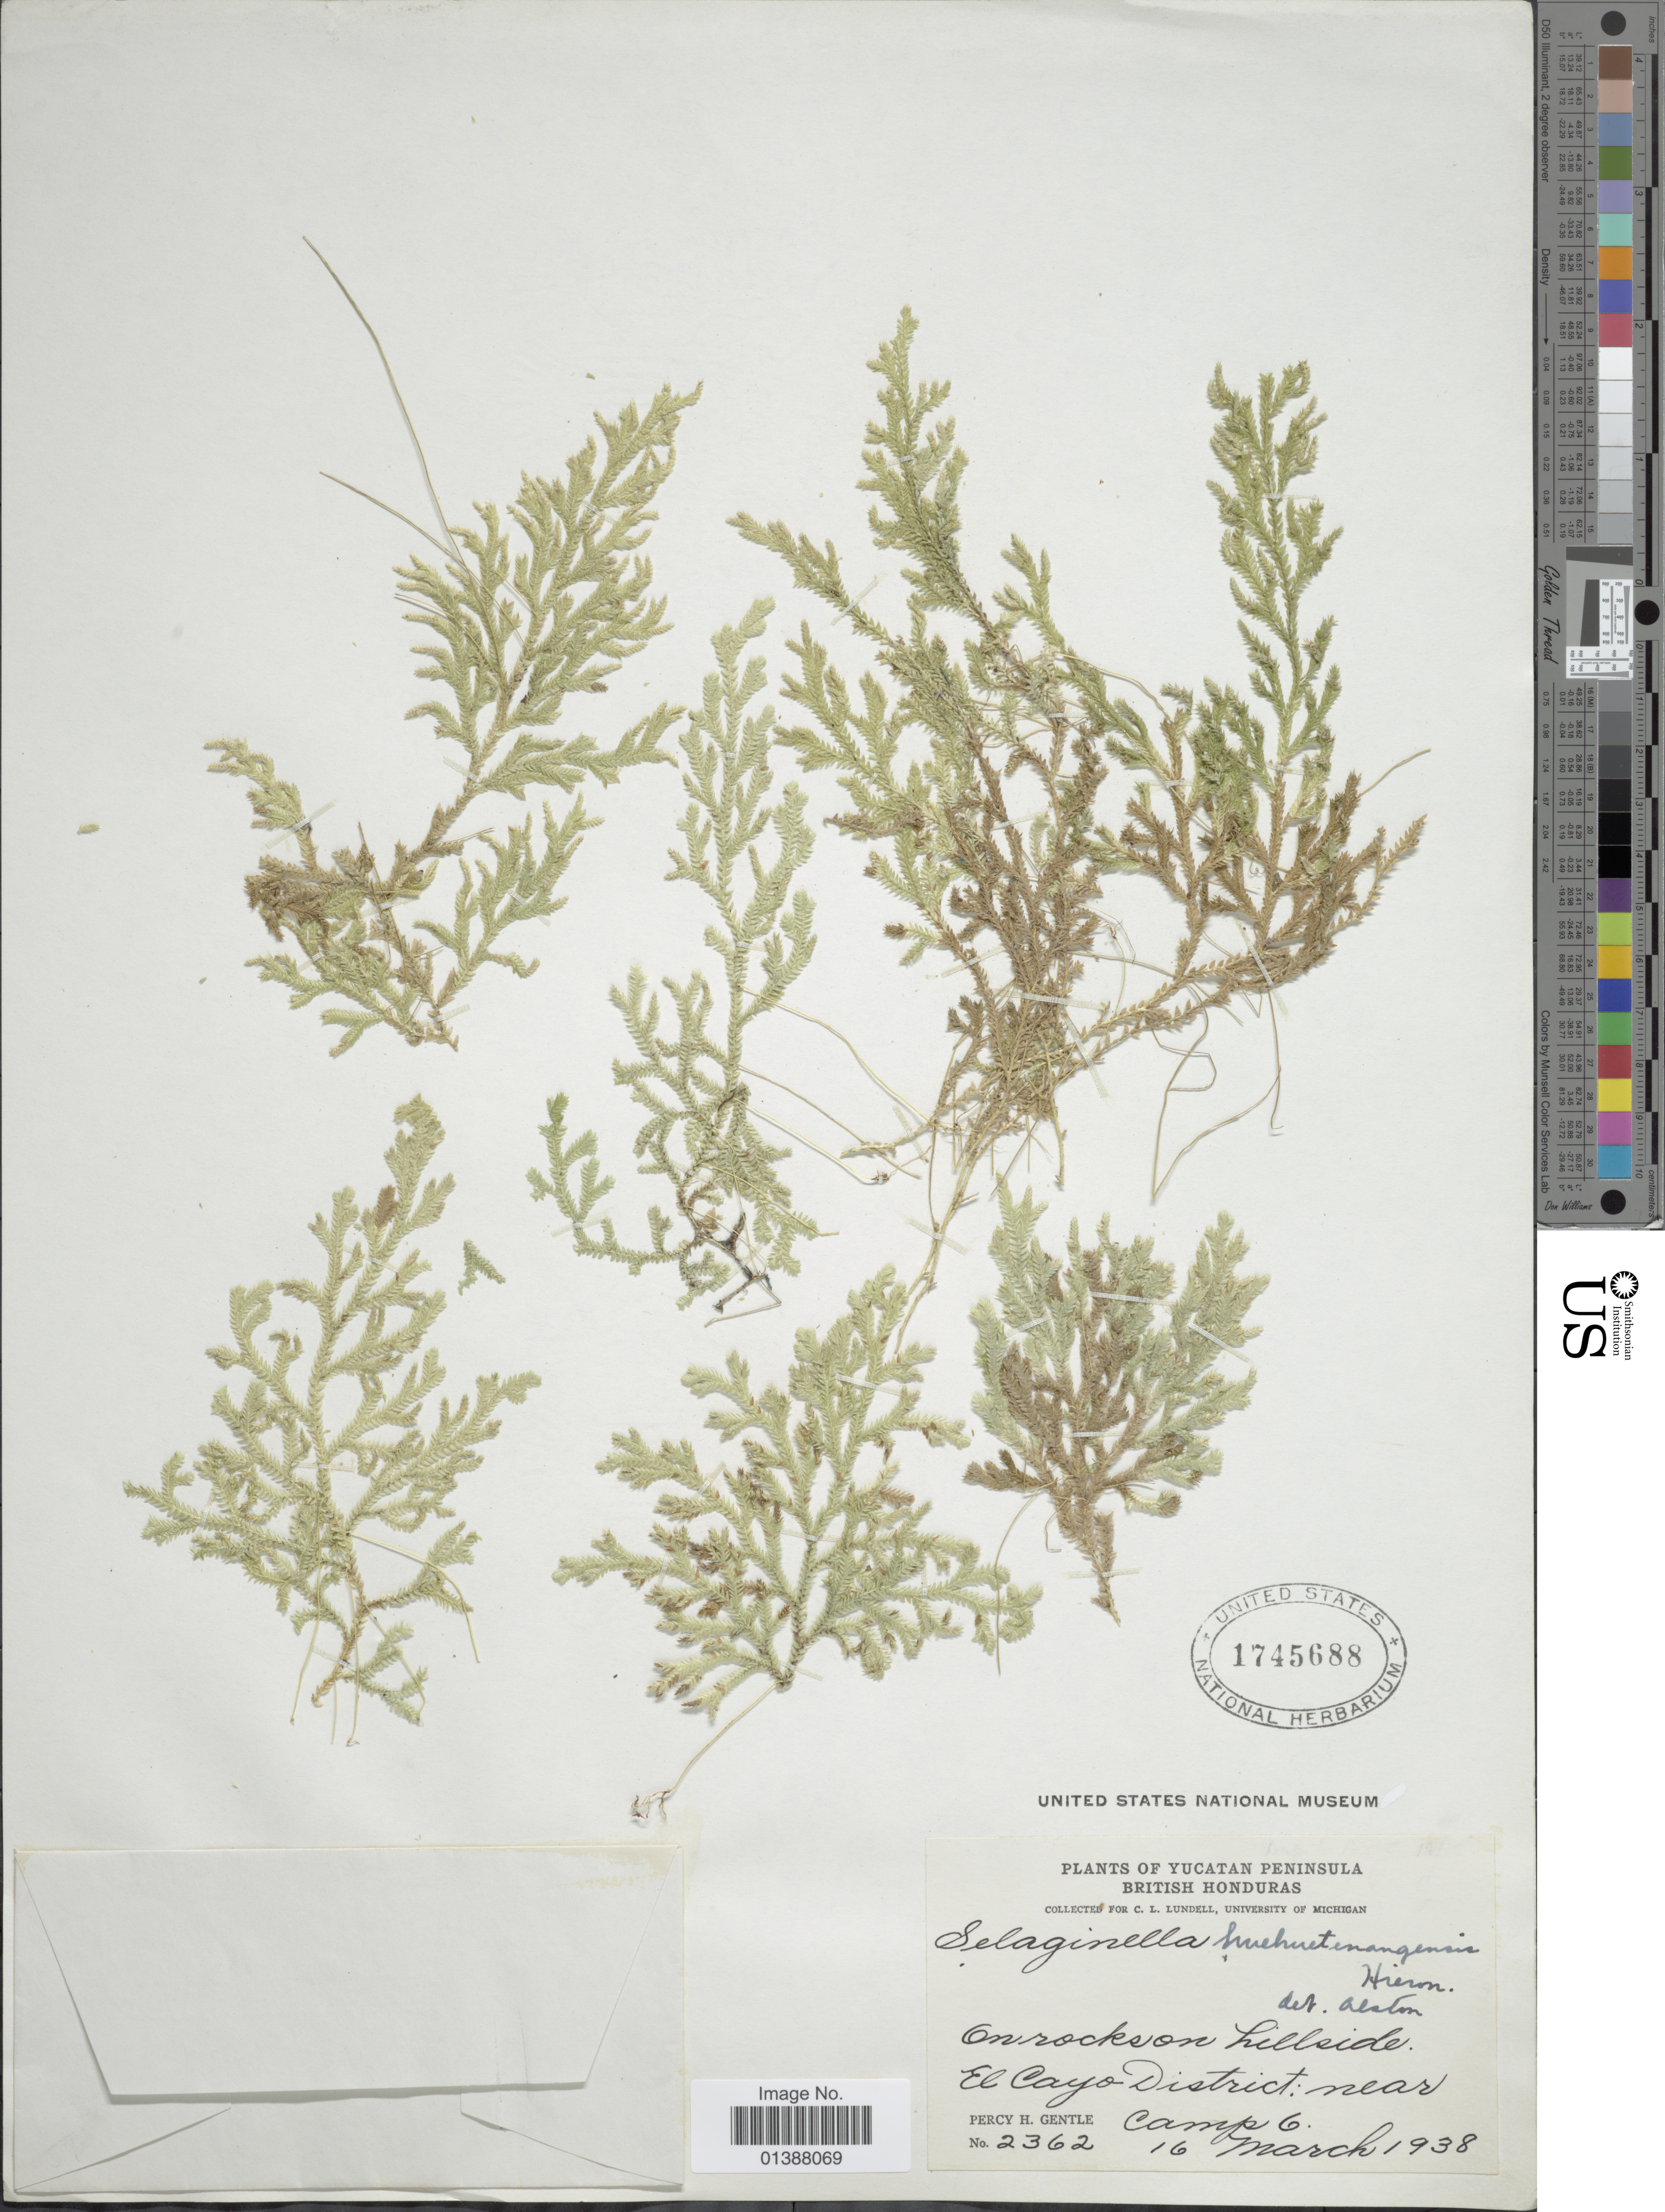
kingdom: Plantae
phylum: Tracheophyta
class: Lycopodiopsida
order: Selaginellales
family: Selaginellaceae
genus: Selaginella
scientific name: Selaginella huehuetenangensis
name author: Hieron.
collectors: P. H. Gentle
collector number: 2362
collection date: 1938-03-16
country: Belize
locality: Yucatan Peninsula British Honduras, On rocks on hillside El Cayo District: near camp 6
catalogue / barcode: US 1745688